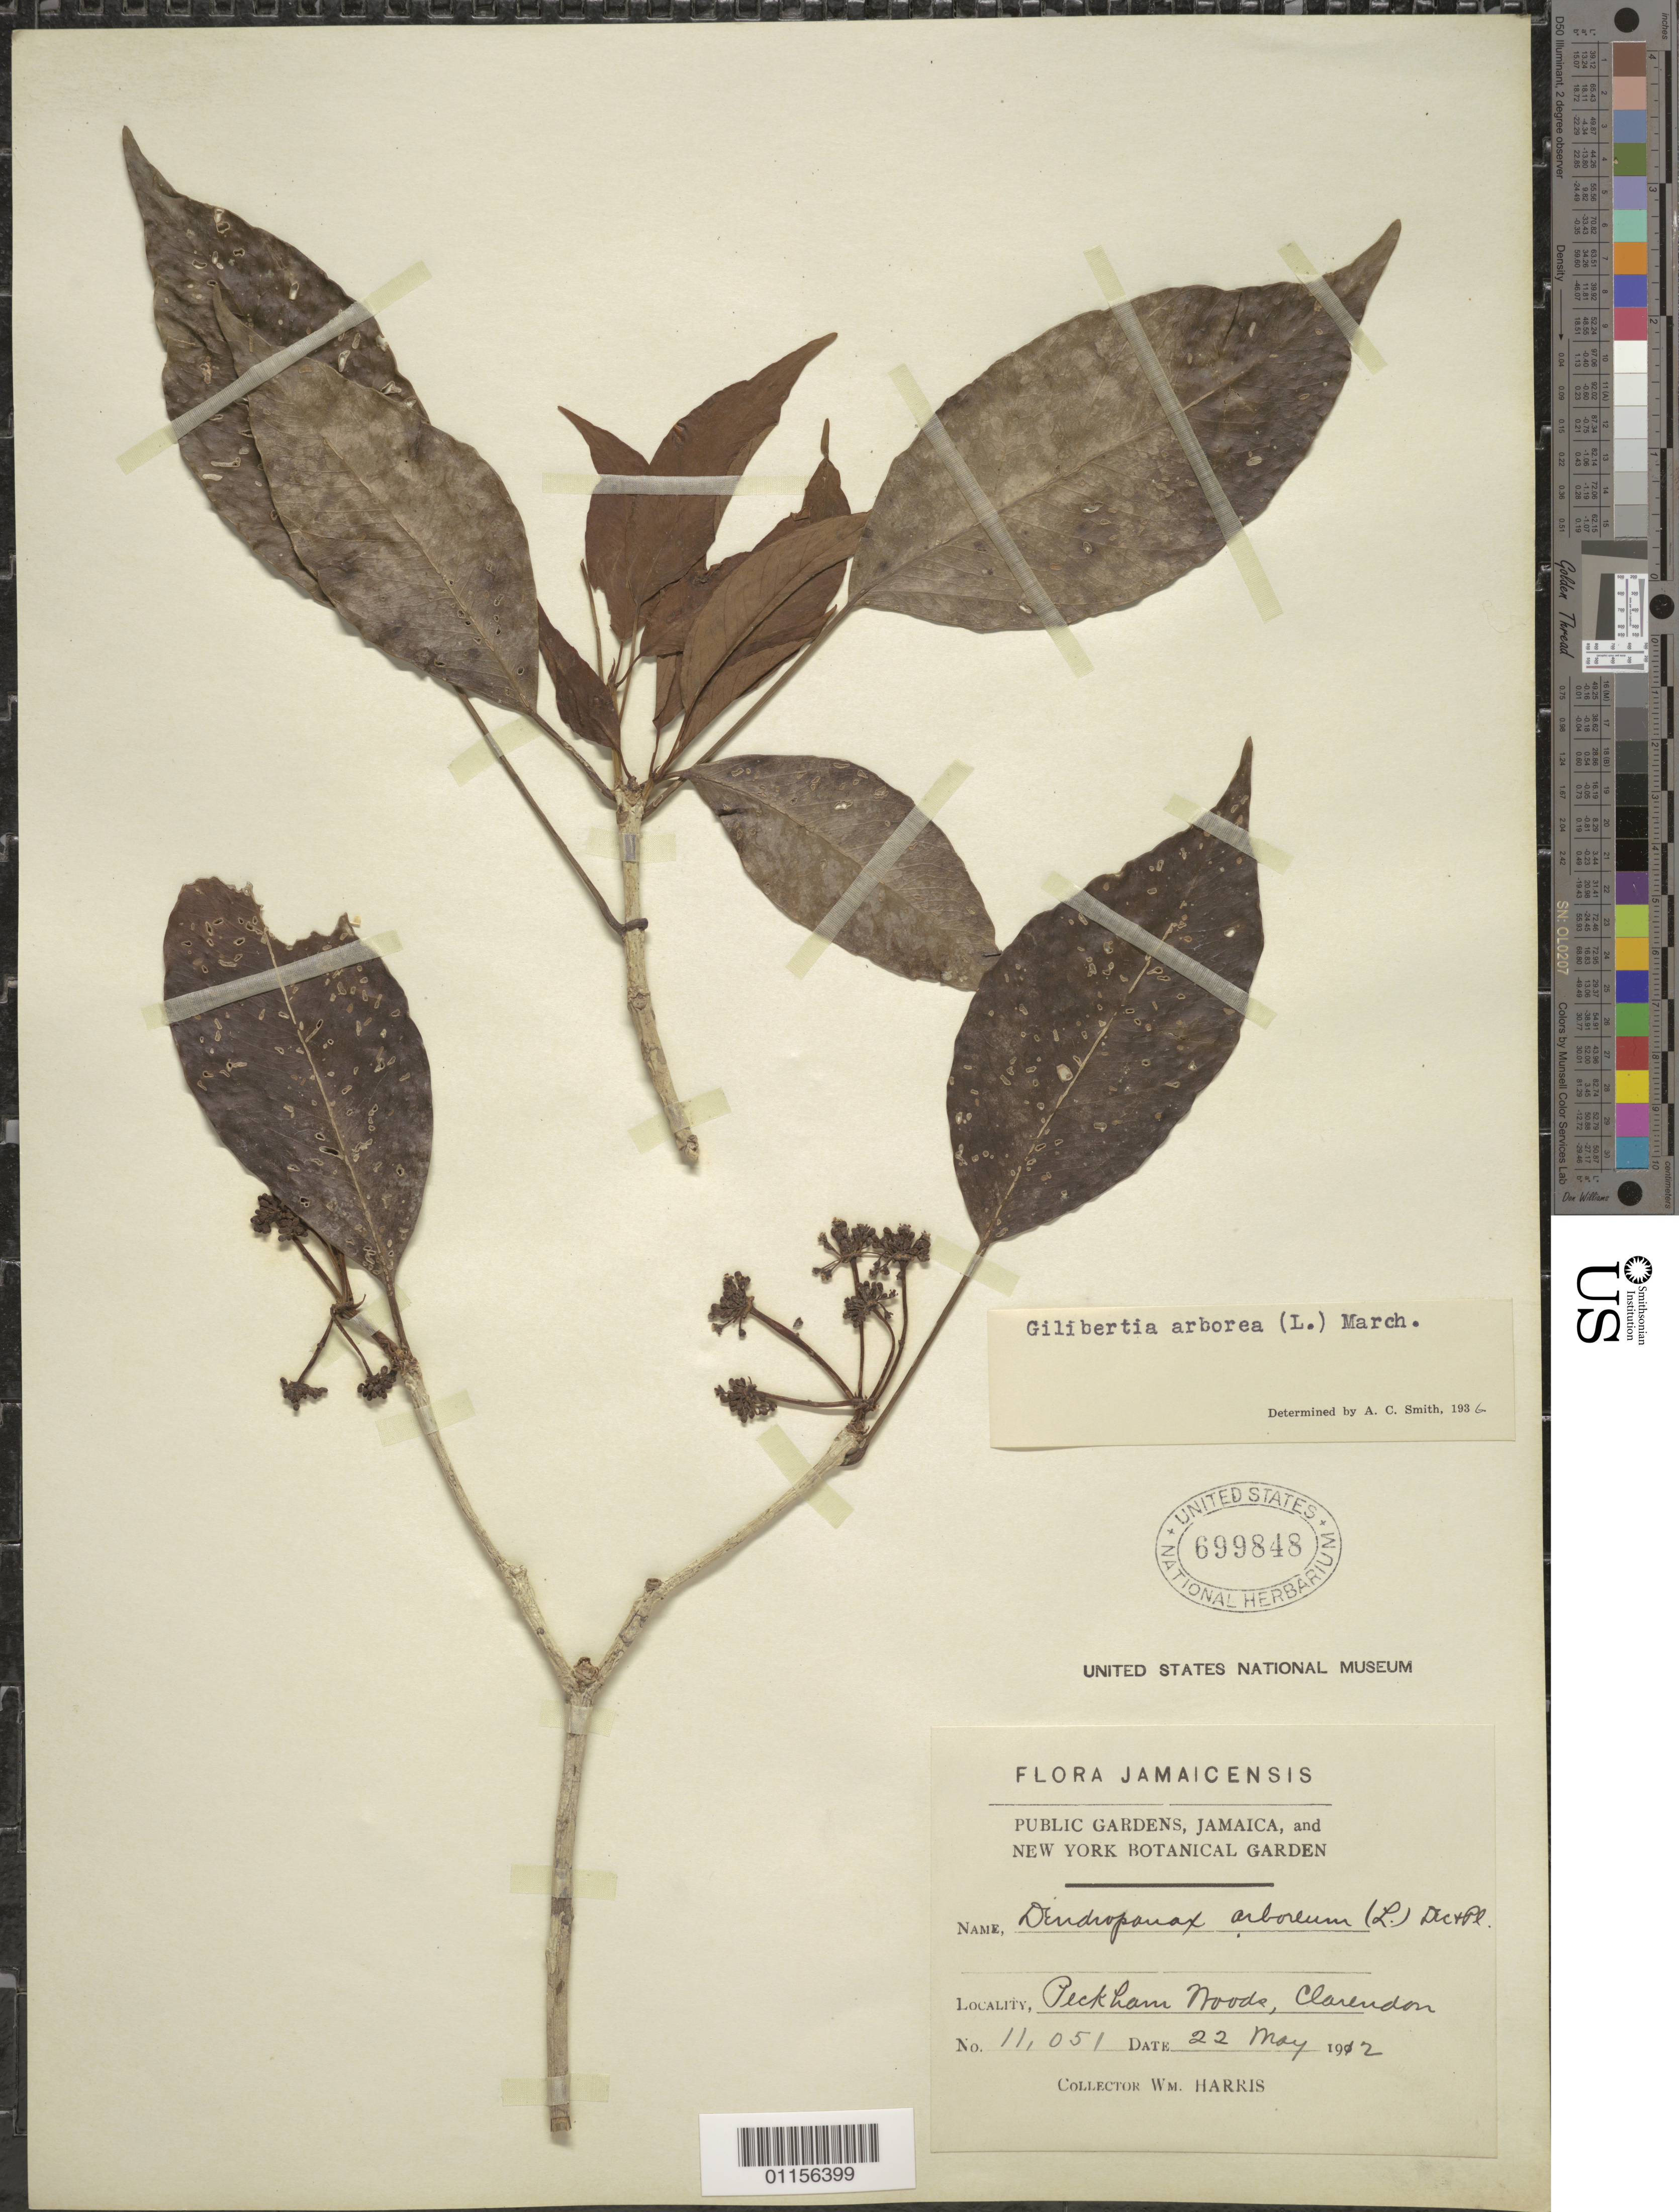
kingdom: Plantae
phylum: Tracheophyta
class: Magnoliopsida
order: Apiales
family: Araliaceae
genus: Dendropanax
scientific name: Dendropanax arboreus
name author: (L.) Decne. & Planch.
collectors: W. Harris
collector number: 11051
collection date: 1912-05-22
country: Jamaica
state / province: Clarendon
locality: Peckham Woods.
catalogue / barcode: US 699848